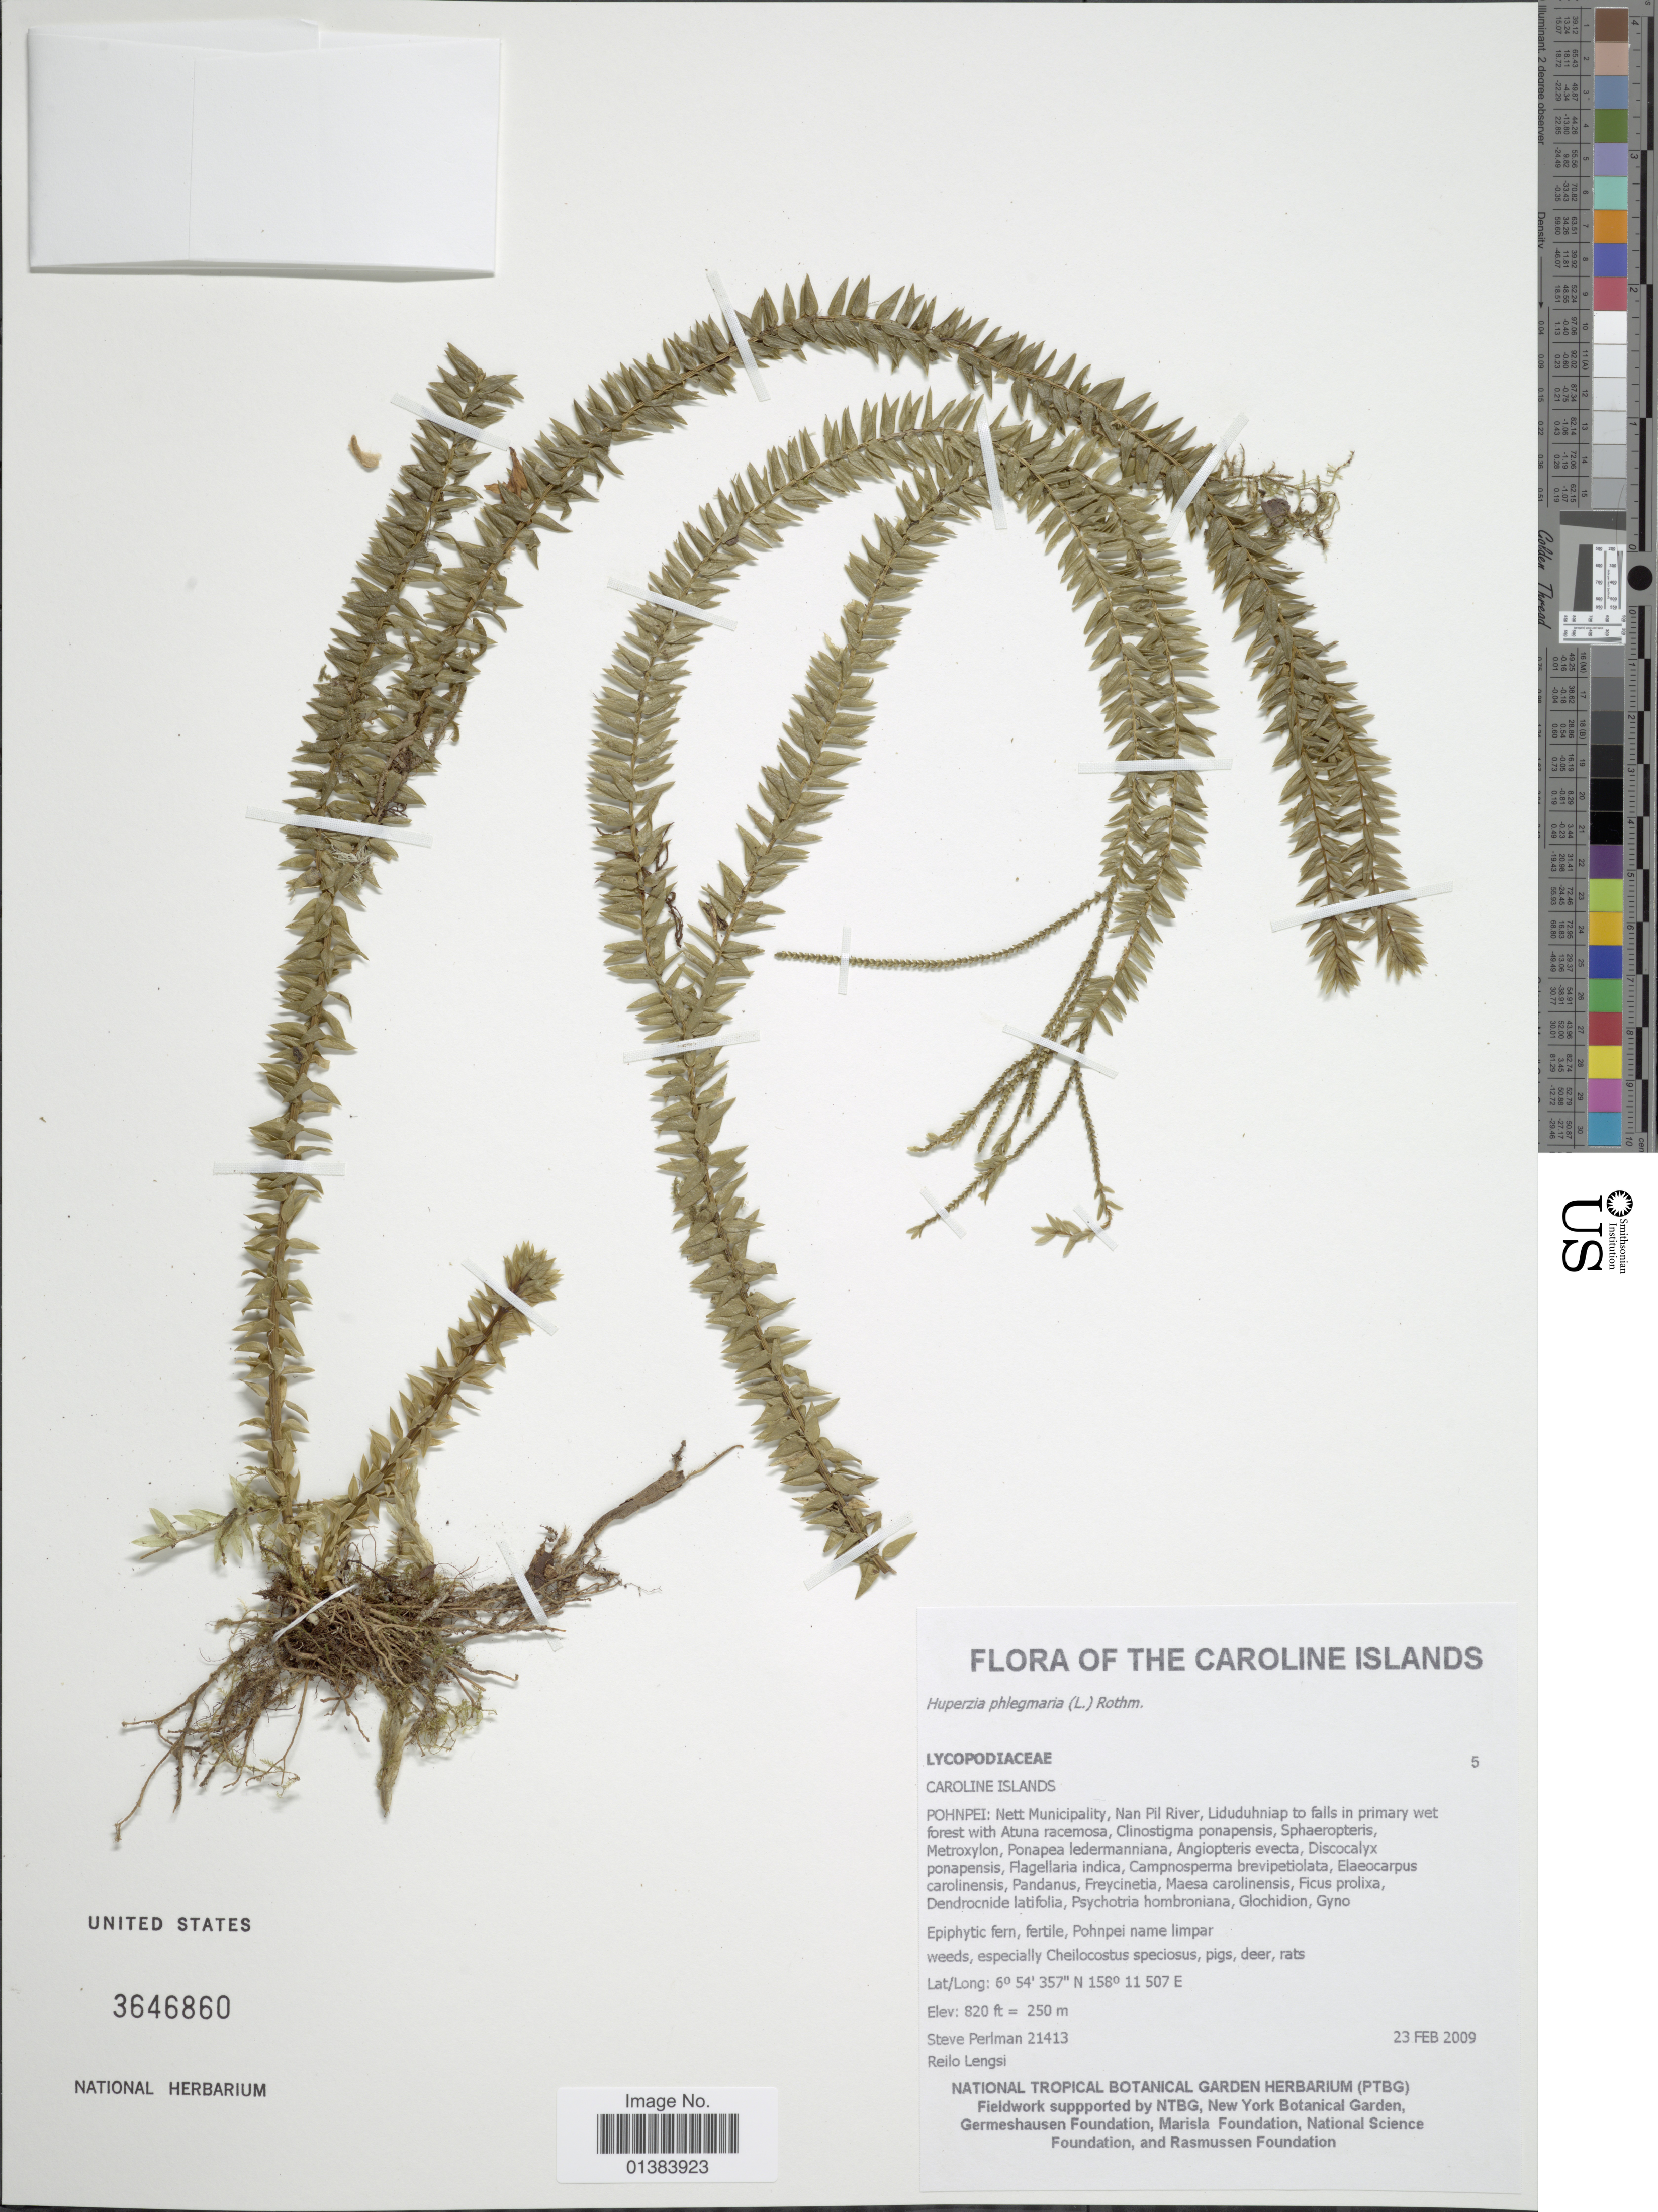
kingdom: Plantae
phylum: Tracheophyta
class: Lycopodiopsida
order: Lycopodiales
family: Lycopodiaceae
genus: Phlegmariurus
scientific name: Phlegmariurus australis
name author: (Willd.) A. R. Field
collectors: S. Perlman & R. Lengsi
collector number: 21413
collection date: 2009-02-23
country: Micronesia, Federated States of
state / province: Pohnpei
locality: The Caroline Islands. Nett Municipality, Nan Pil River, Liduduhniap to falls in primary wet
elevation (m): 250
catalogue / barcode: US 3646860